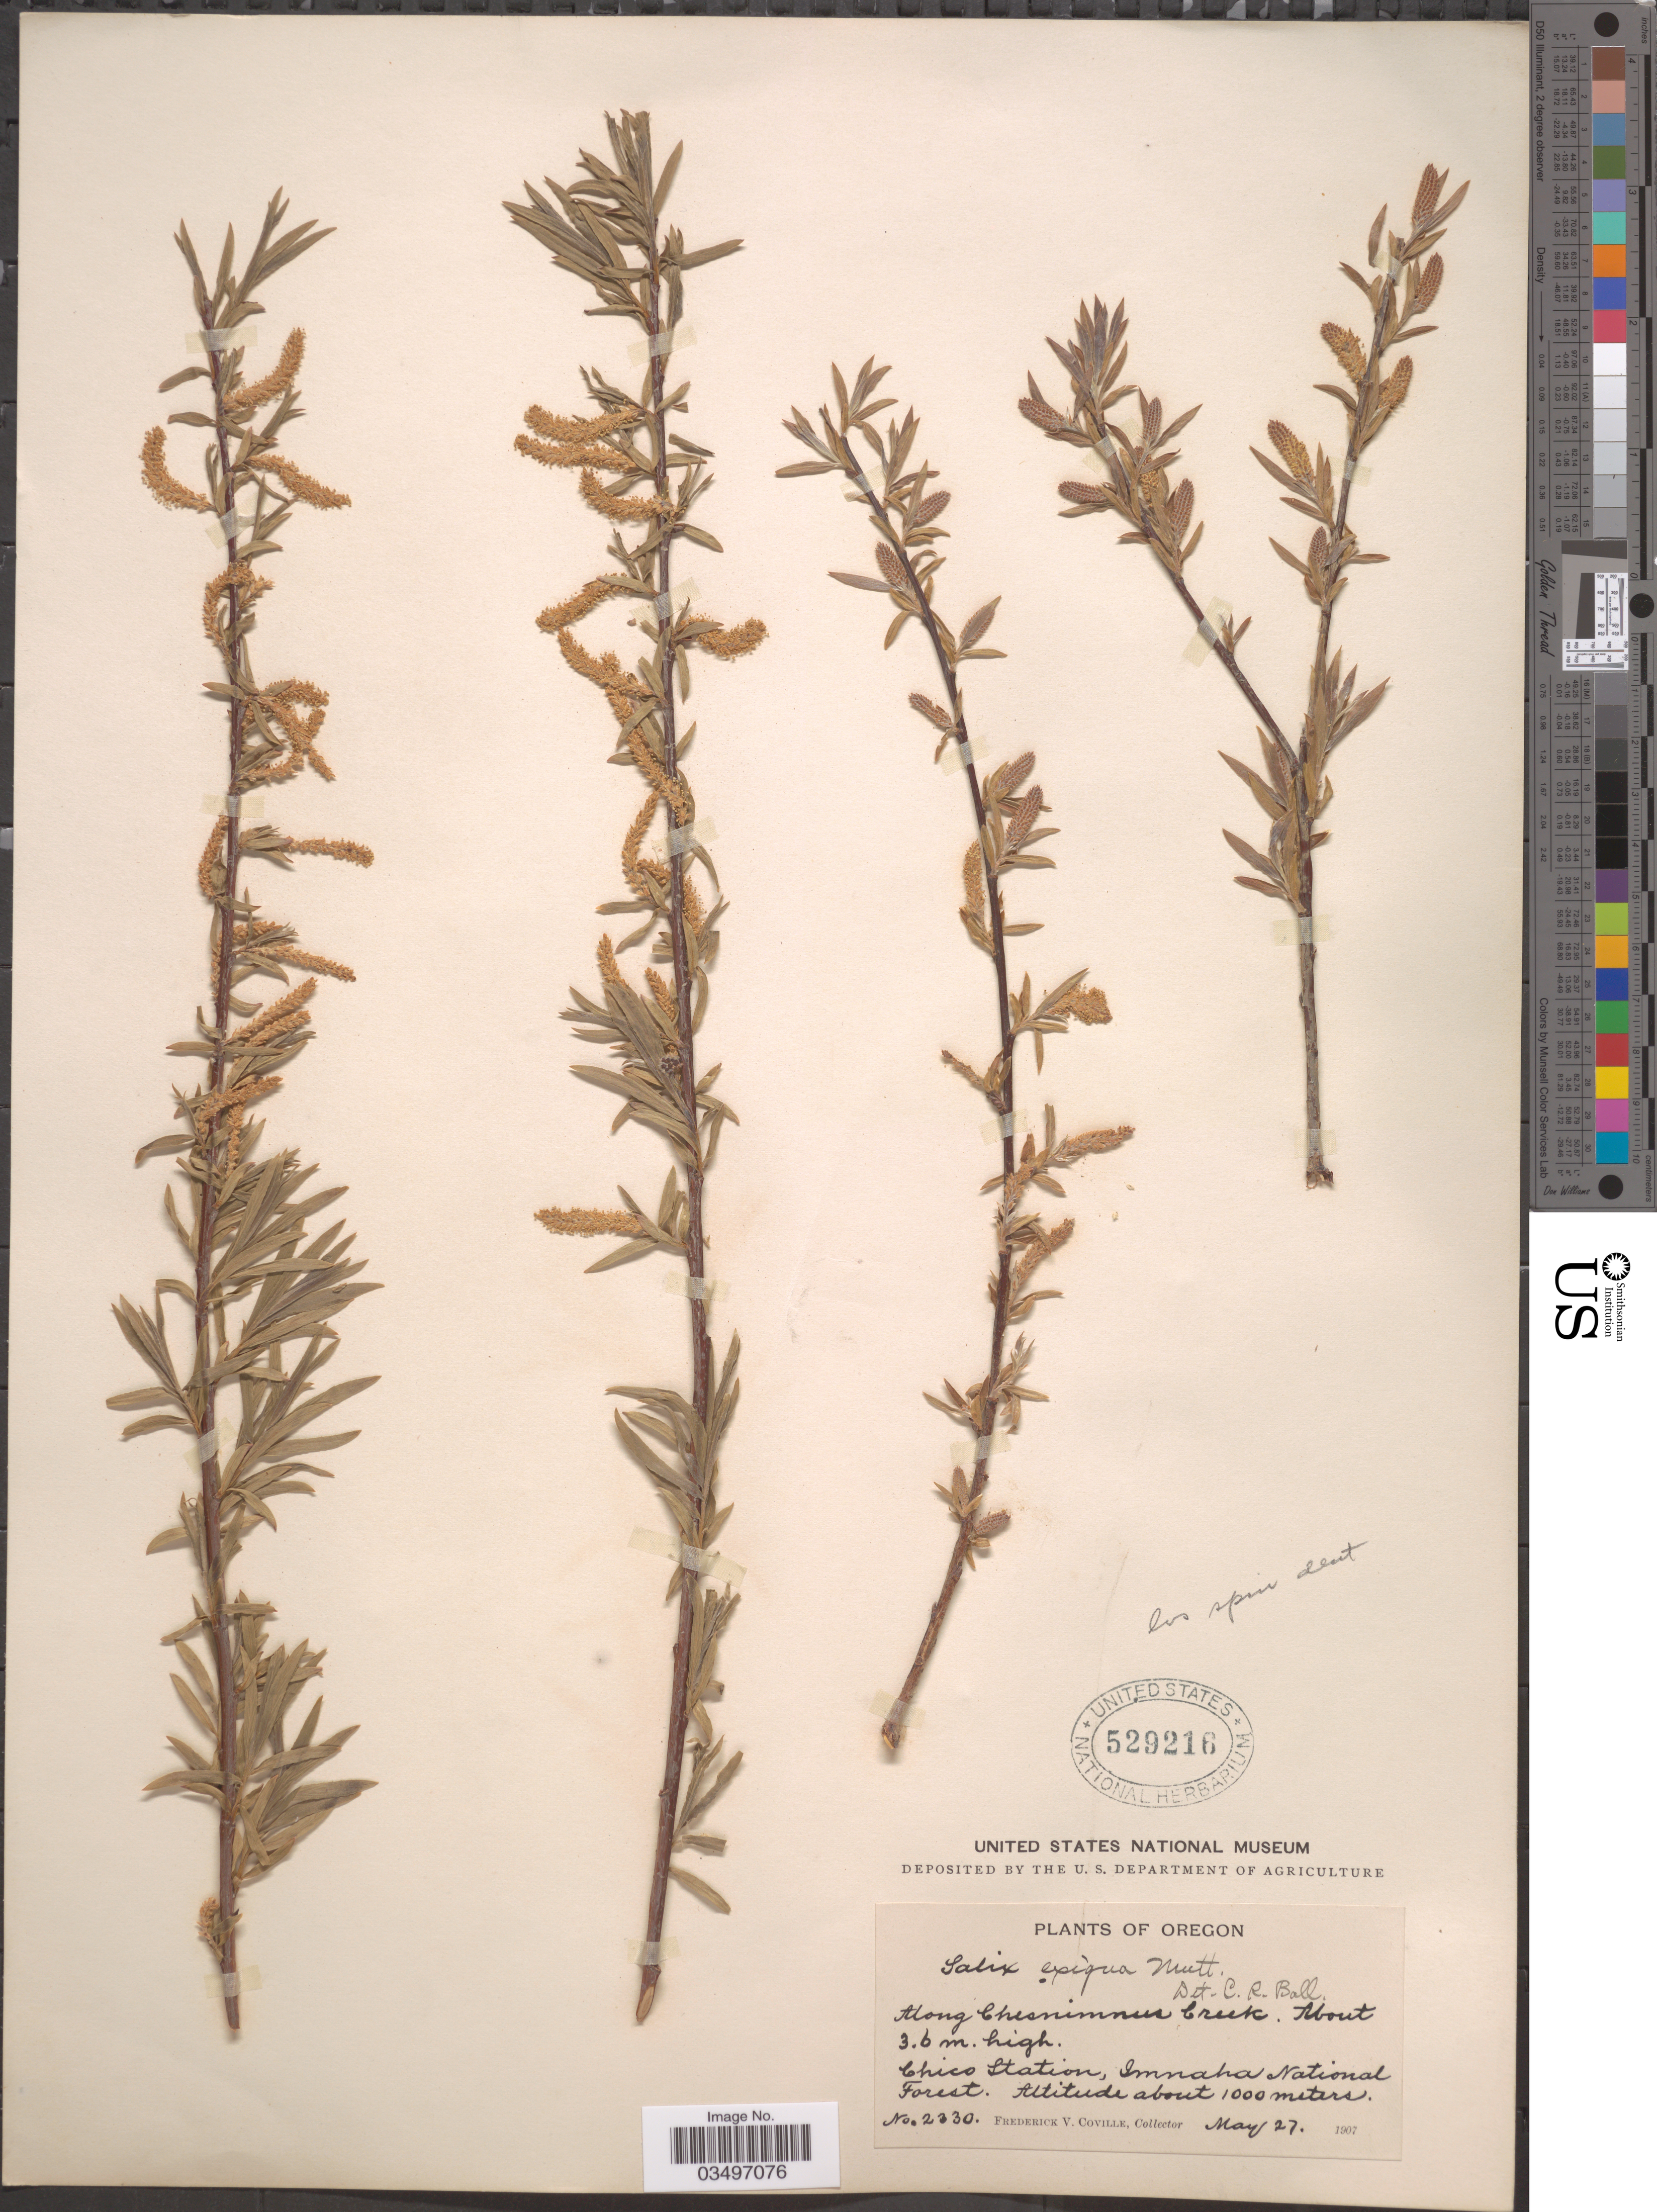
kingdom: Plantae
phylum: Tracheophyta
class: Magnoliopsida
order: Malpighiales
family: Salicaceae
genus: Salix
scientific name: Salix exigua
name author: Nutt.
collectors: F. V. Coville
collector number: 2330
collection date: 1907-05-27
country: United States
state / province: Oregon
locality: Along Chesnimnus Creek. Chico Station, Imnaha National Forest.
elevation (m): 1000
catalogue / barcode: US 529216